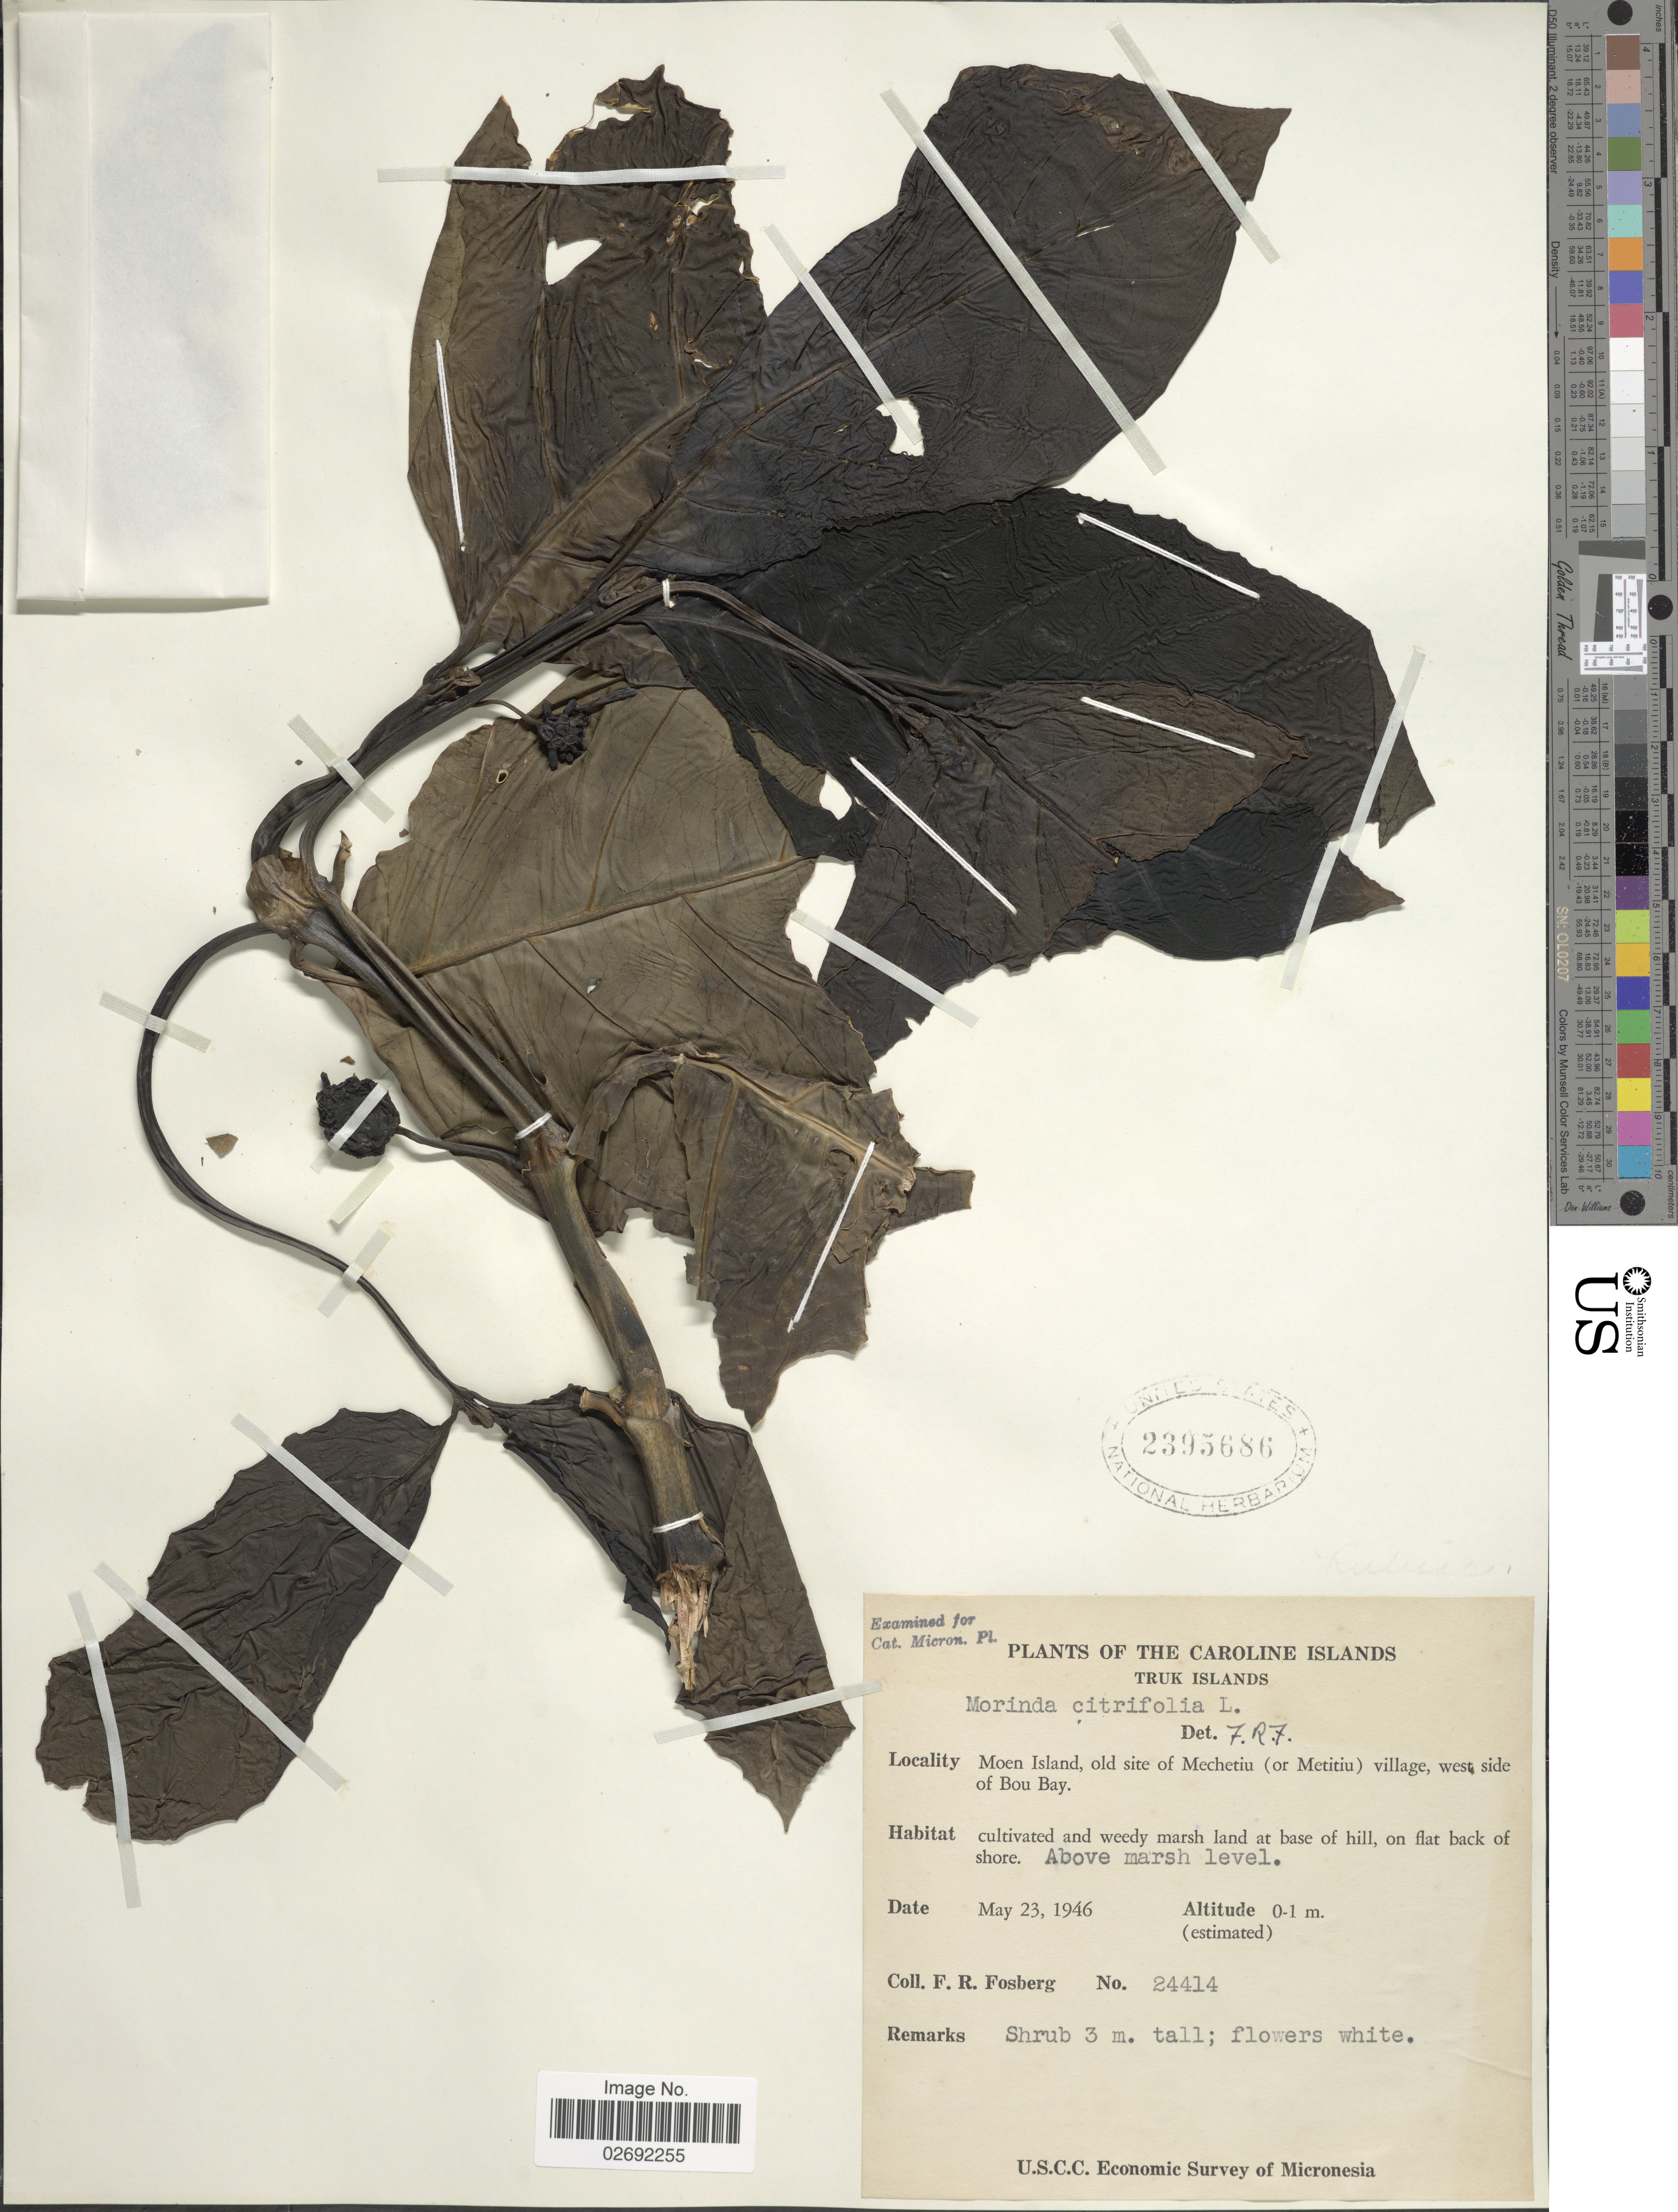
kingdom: Plantae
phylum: Tracheophyta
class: Magnoliopsida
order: Gentianales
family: Rubiaceae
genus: Morinda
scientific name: Morinda citrifolia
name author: L.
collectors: F. R. Fosberg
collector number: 24414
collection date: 1946-05-23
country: Micronesia, Federated States of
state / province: Truk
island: Moen [Wono]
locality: Caroline Islands. Moen Island, old site of Mechetu (or Metitiu) village, west side of Bou Bay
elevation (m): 0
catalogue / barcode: US 2395686